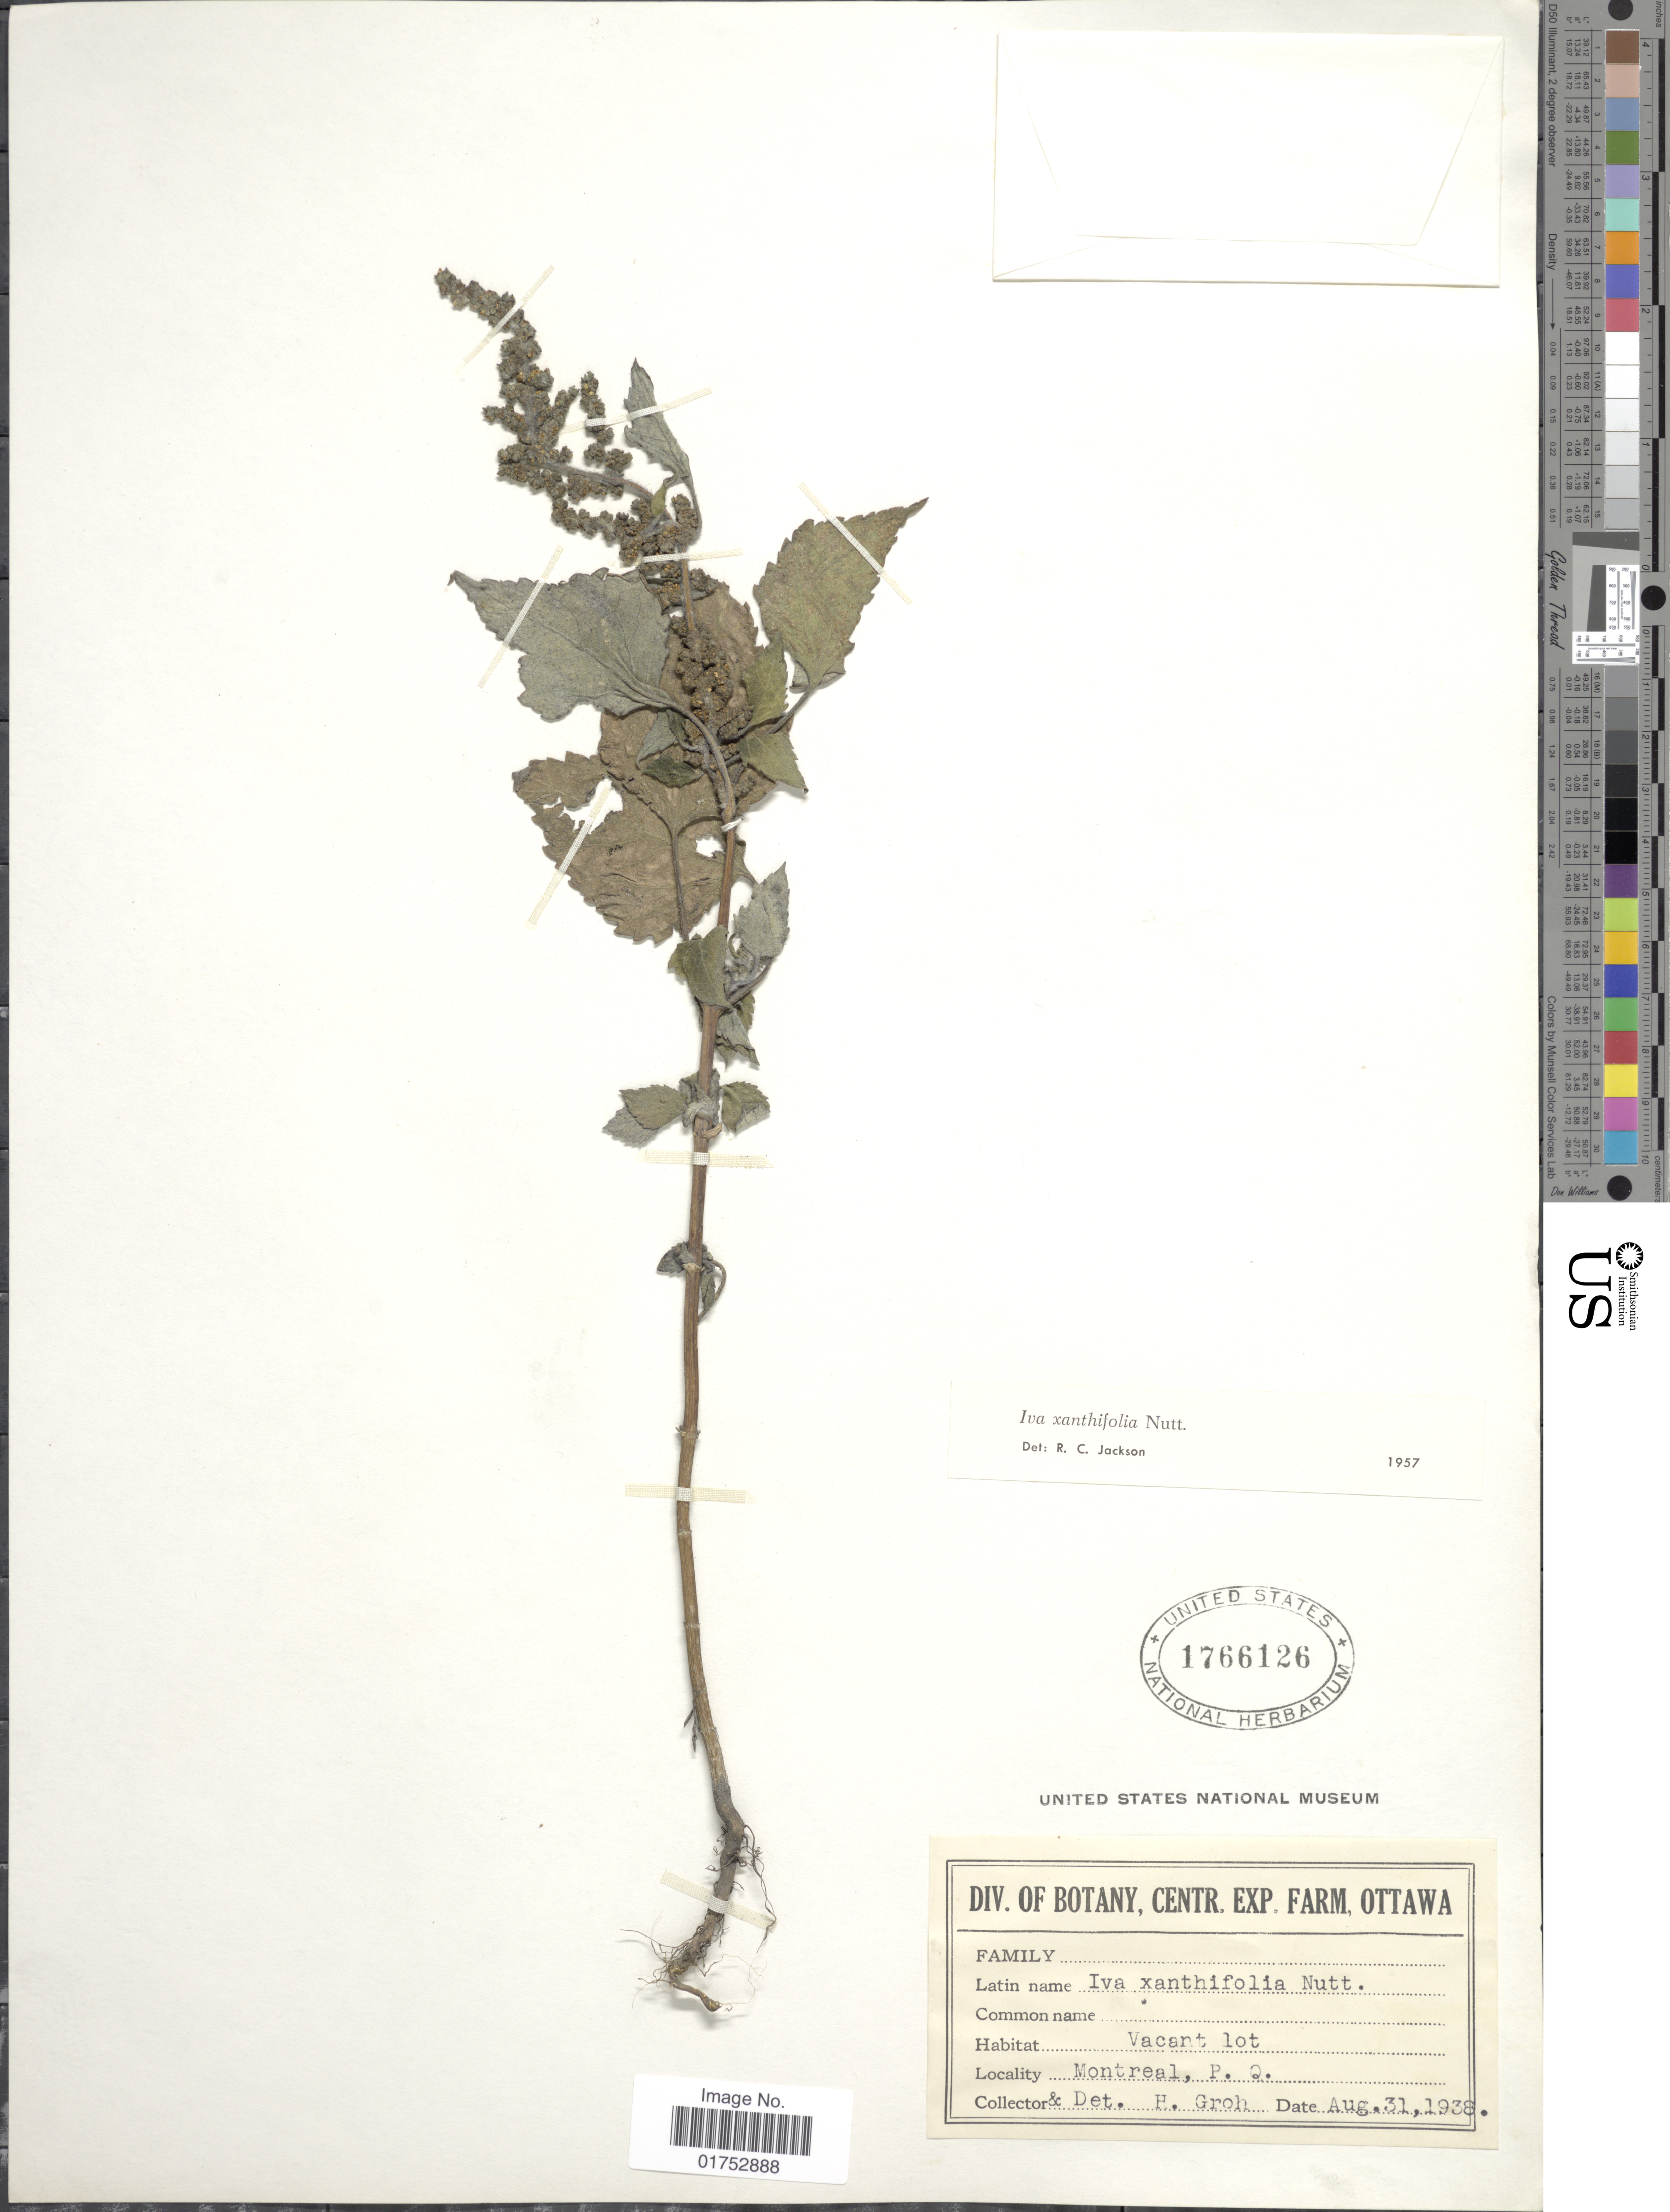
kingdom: Plantae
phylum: Tracheophyta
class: Magnoliopsida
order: Asterales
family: Asteraceae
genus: Iva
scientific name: Iva xanthifolia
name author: Nutt.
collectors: H. Groh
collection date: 1938-08-31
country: Canada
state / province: Quebec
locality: Vacant lot, Montreal, P. Q.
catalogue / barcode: US 1766126